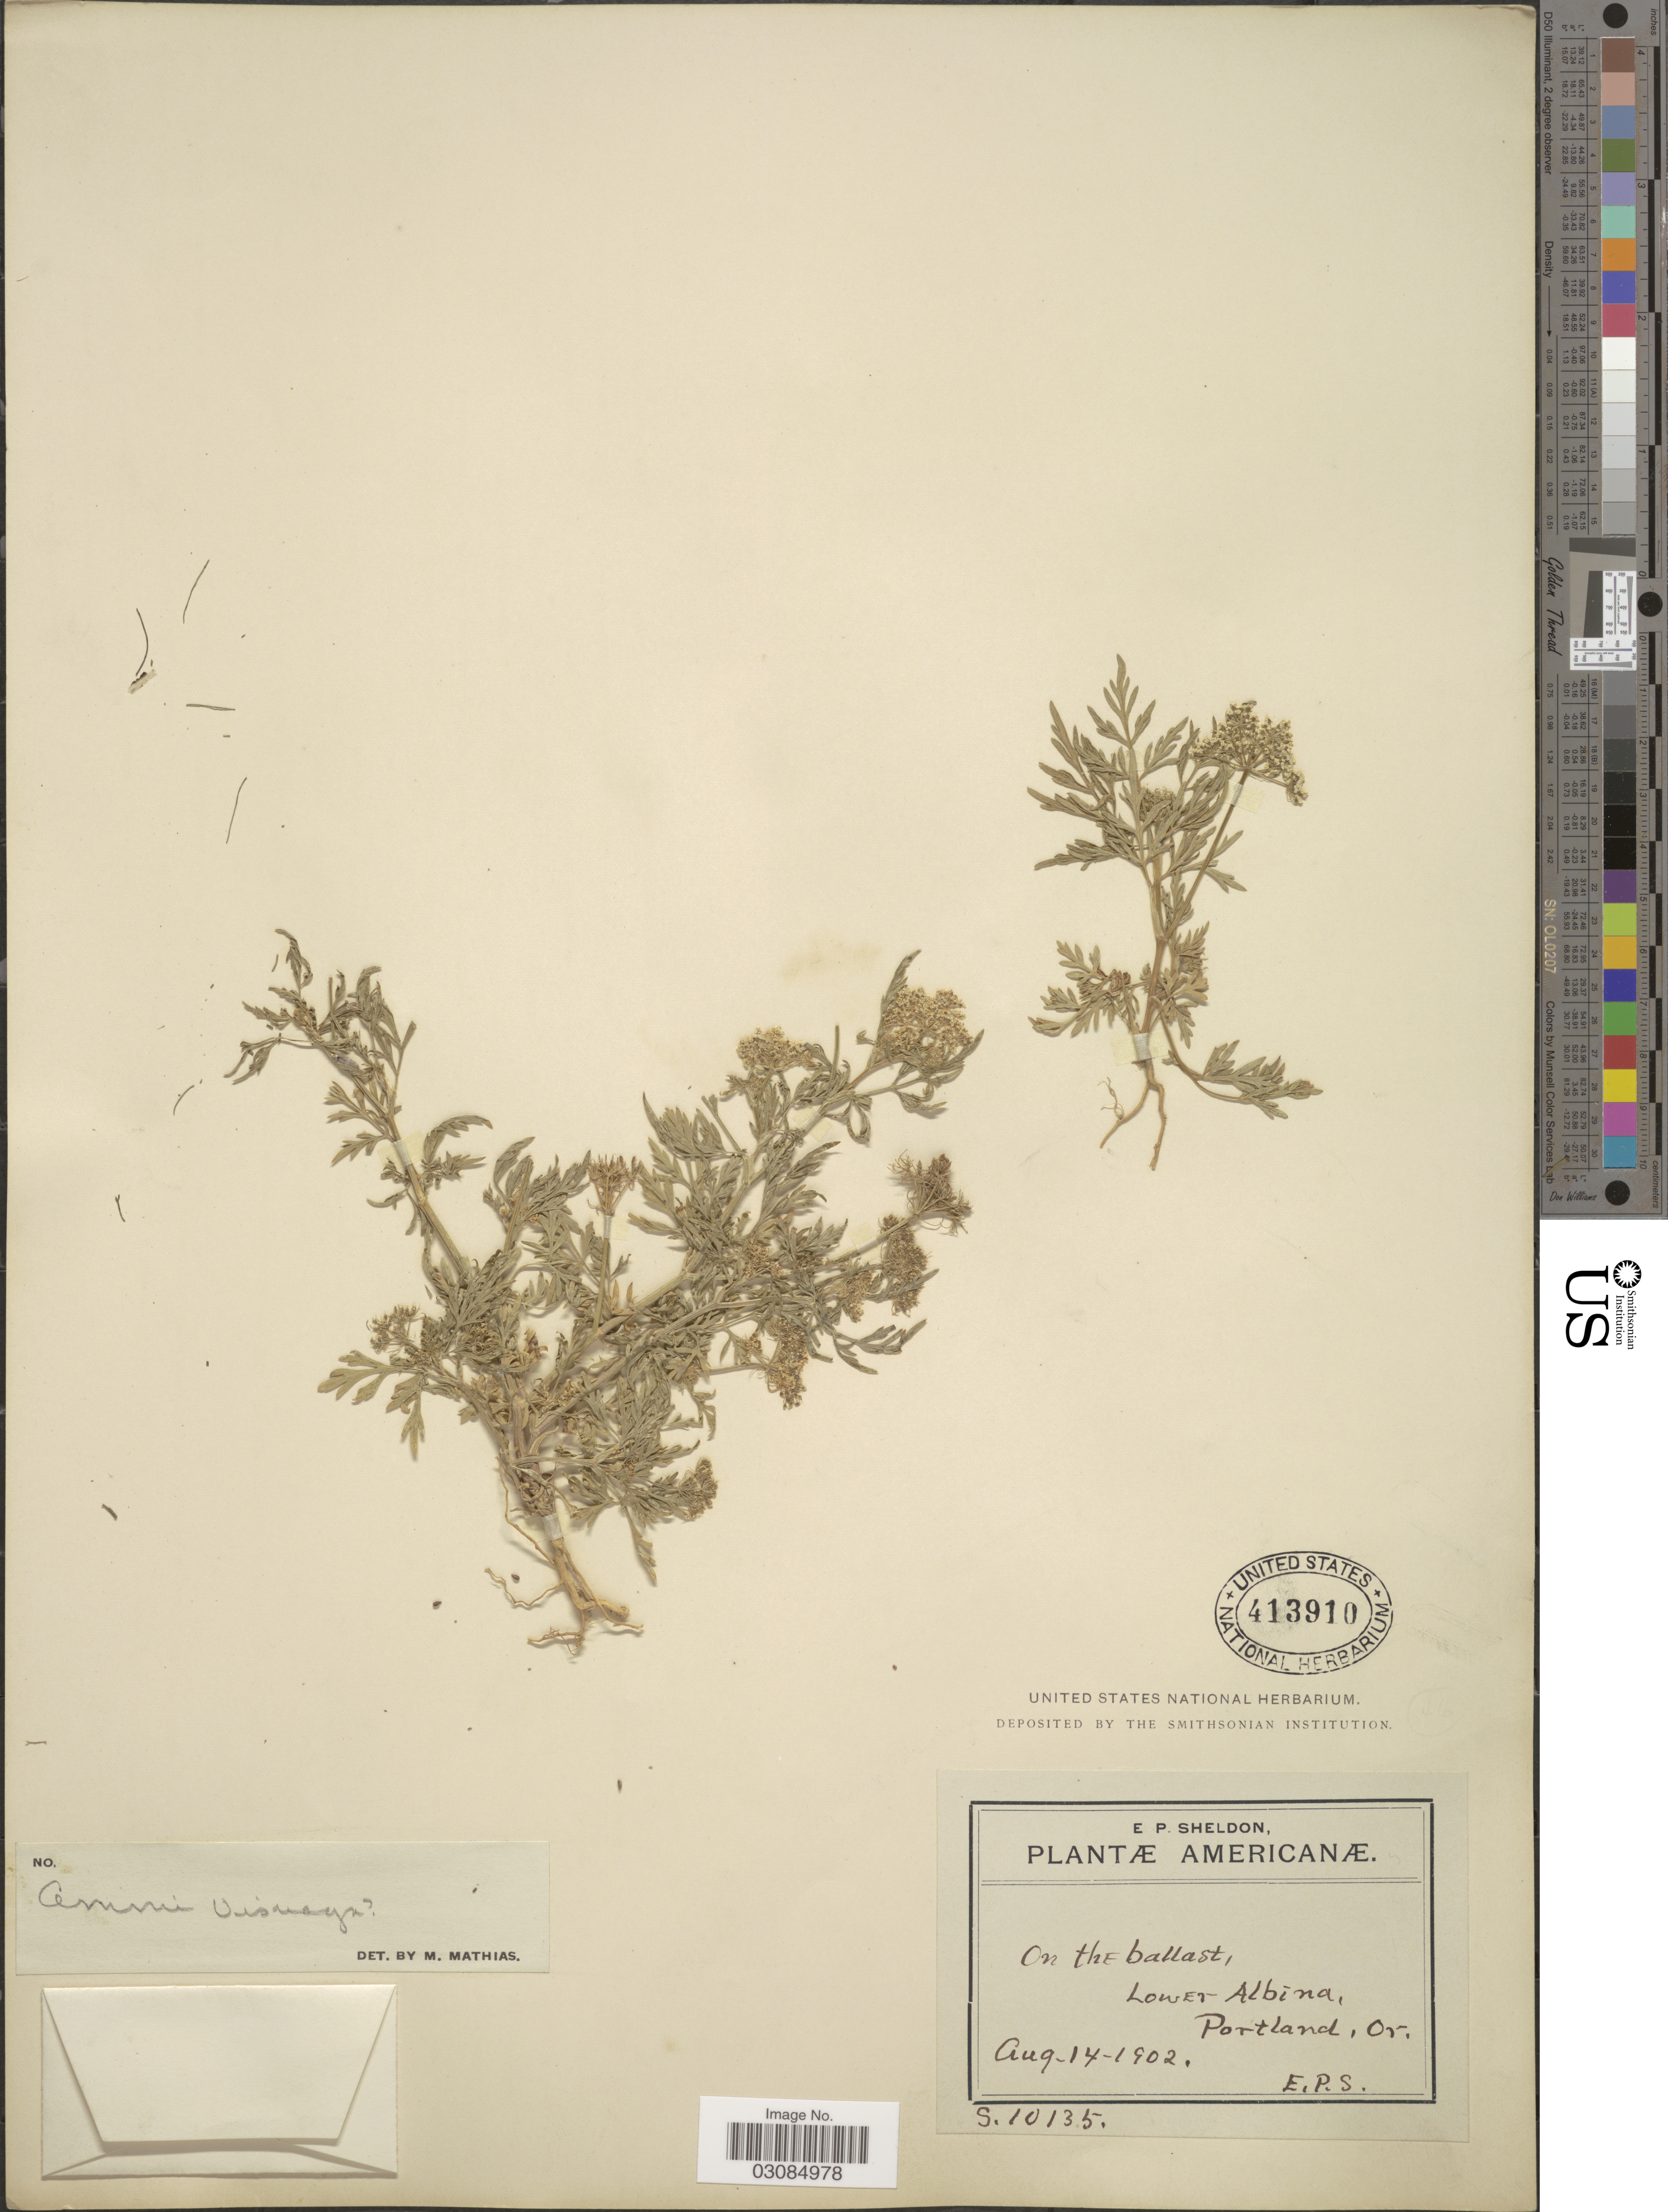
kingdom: Plantae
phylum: Tracheophyta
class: Magnoliopsida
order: Apiales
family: Apiaceae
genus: Ammi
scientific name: Ammi visnaga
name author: (L.) Lam.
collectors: E. P. Sheldon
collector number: S10135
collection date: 1902-08-14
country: United States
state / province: Oregon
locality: On the ballast, Lower Albina, Portland.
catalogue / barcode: US 413910